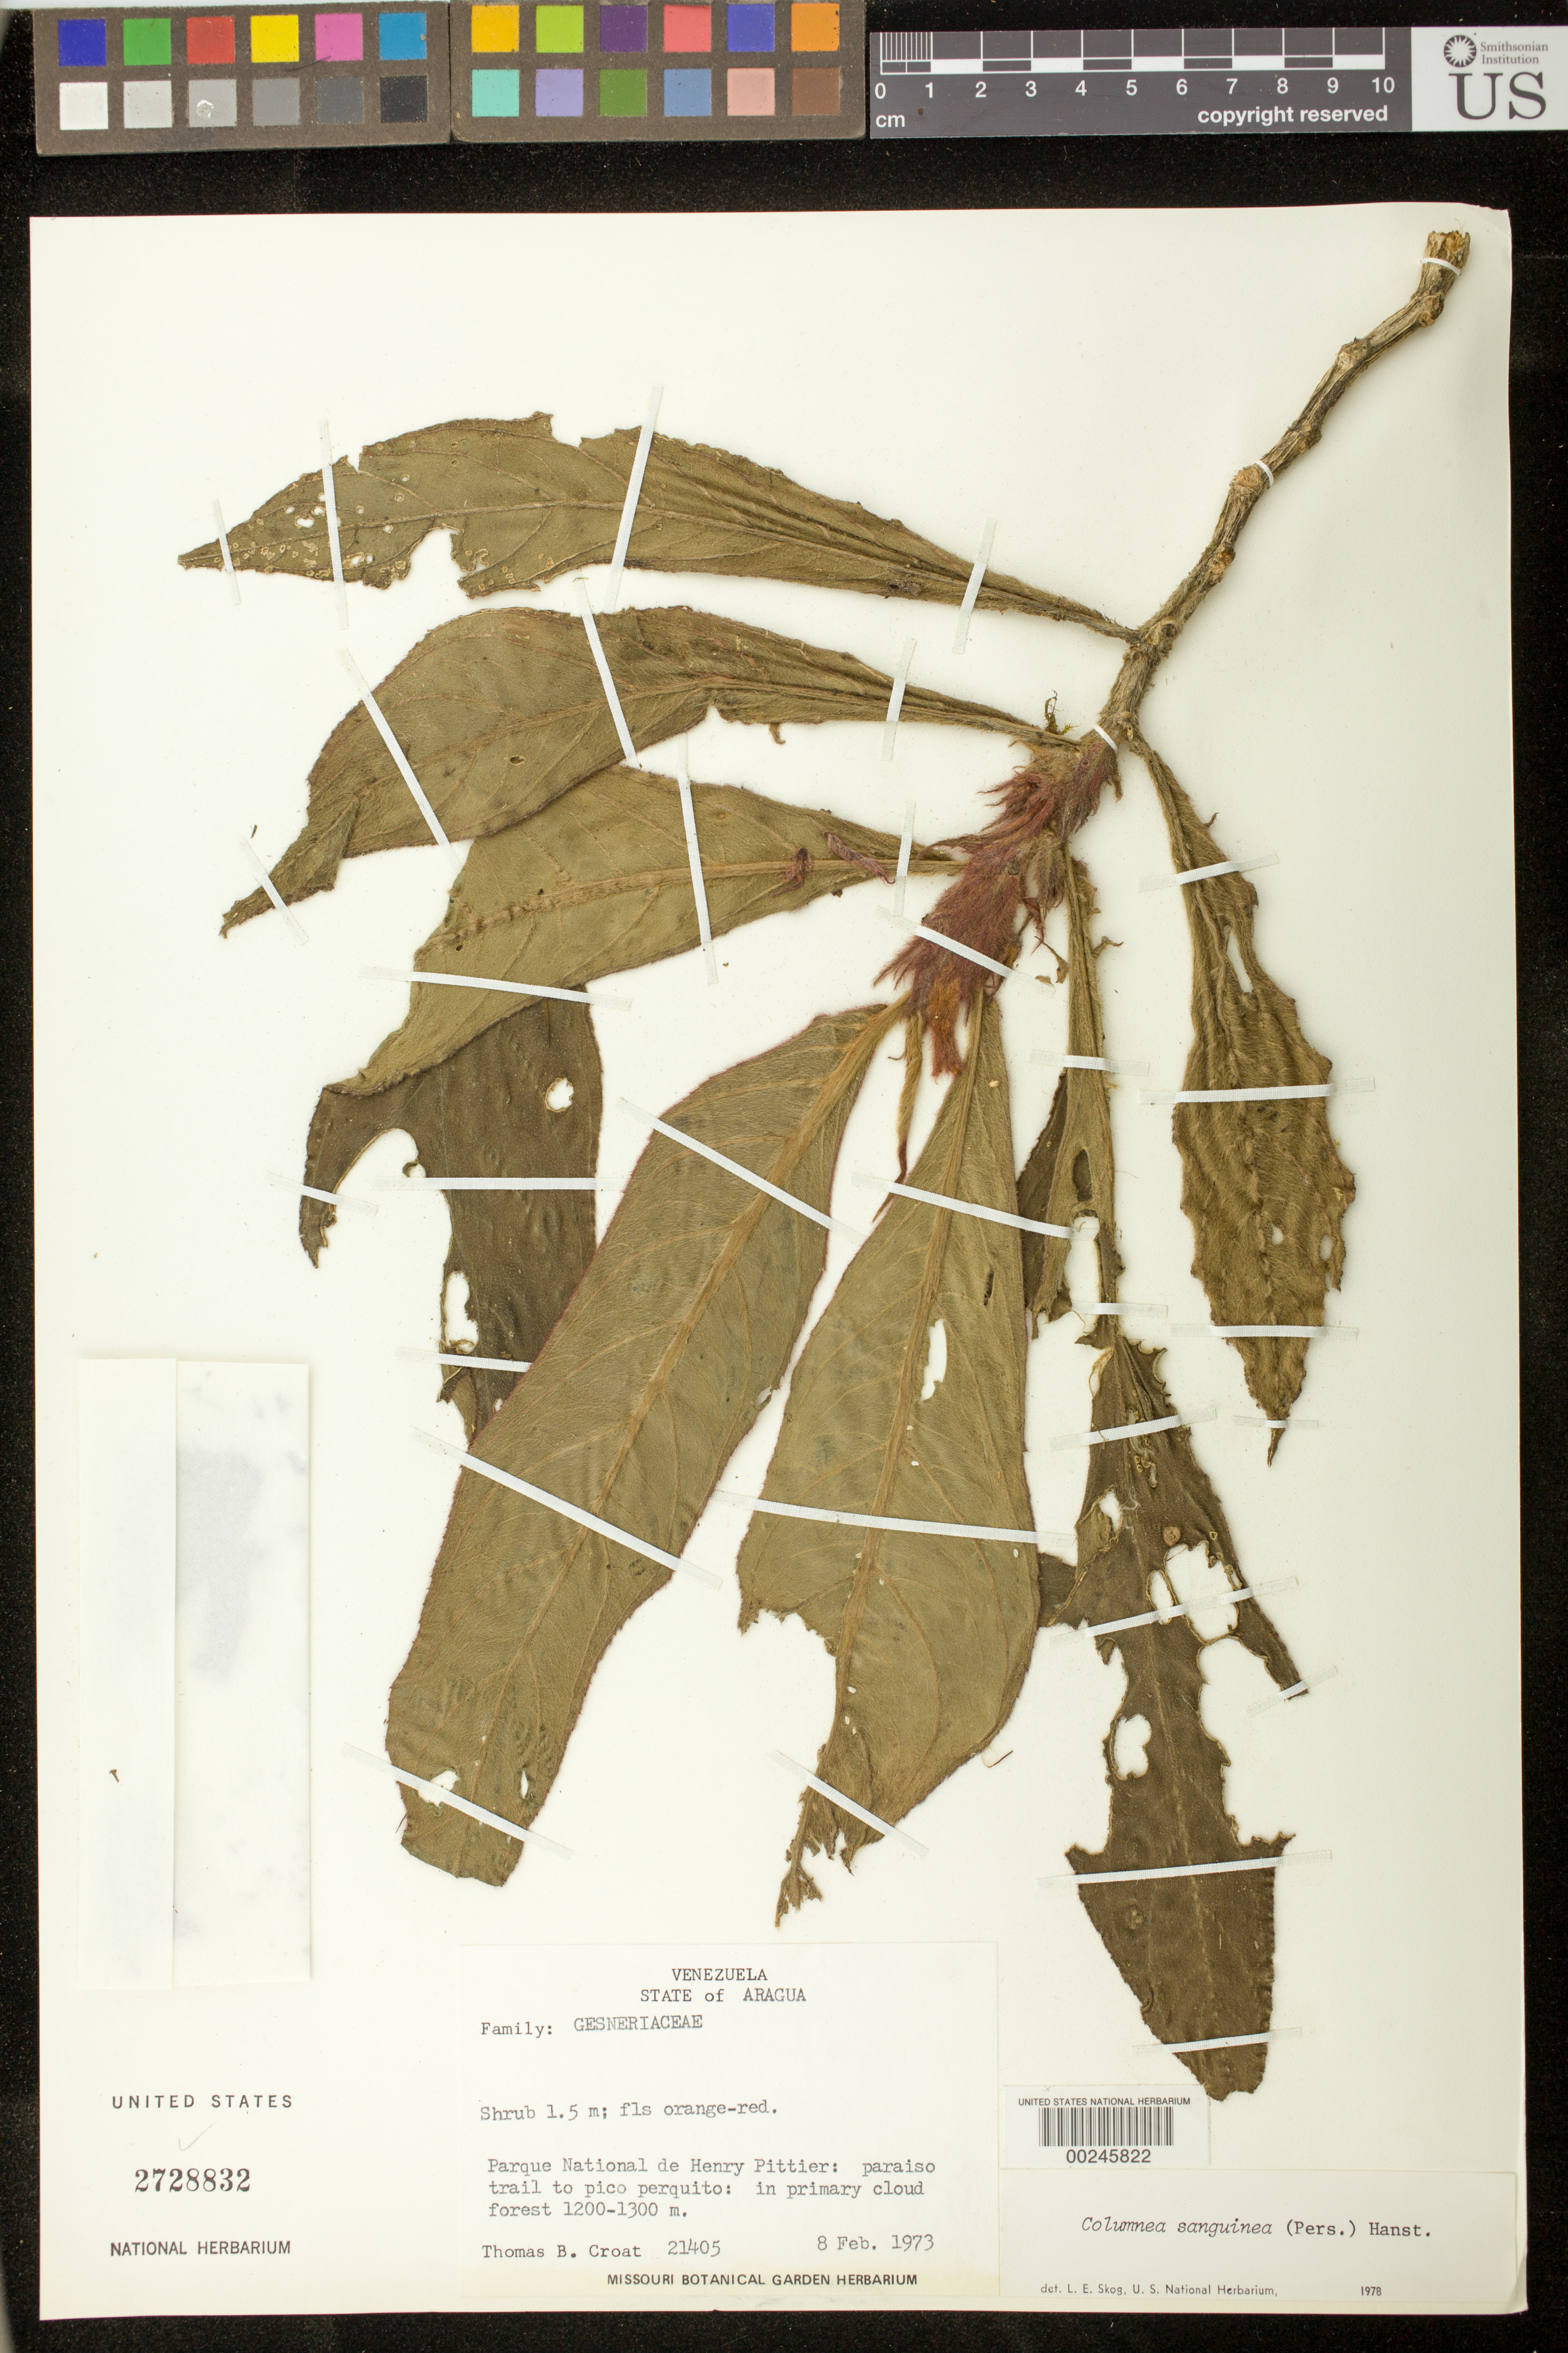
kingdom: Plantae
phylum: Tracheophyta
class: Magnoliopsida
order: Lamiales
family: Gesneriaceae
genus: Columnea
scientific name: Columnea sanguinea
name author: (Pers.) Hanst.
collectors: T. B. Croat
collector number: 21405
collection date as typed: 08 Feb 1973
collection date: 1973-02-08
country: Venezuela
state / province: Aragua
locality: Parque Nacional de Henry Pittier, Paraiso trail to Pico Perquito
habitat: In primary cloud forest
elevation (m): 1200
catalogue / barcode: US 2728832